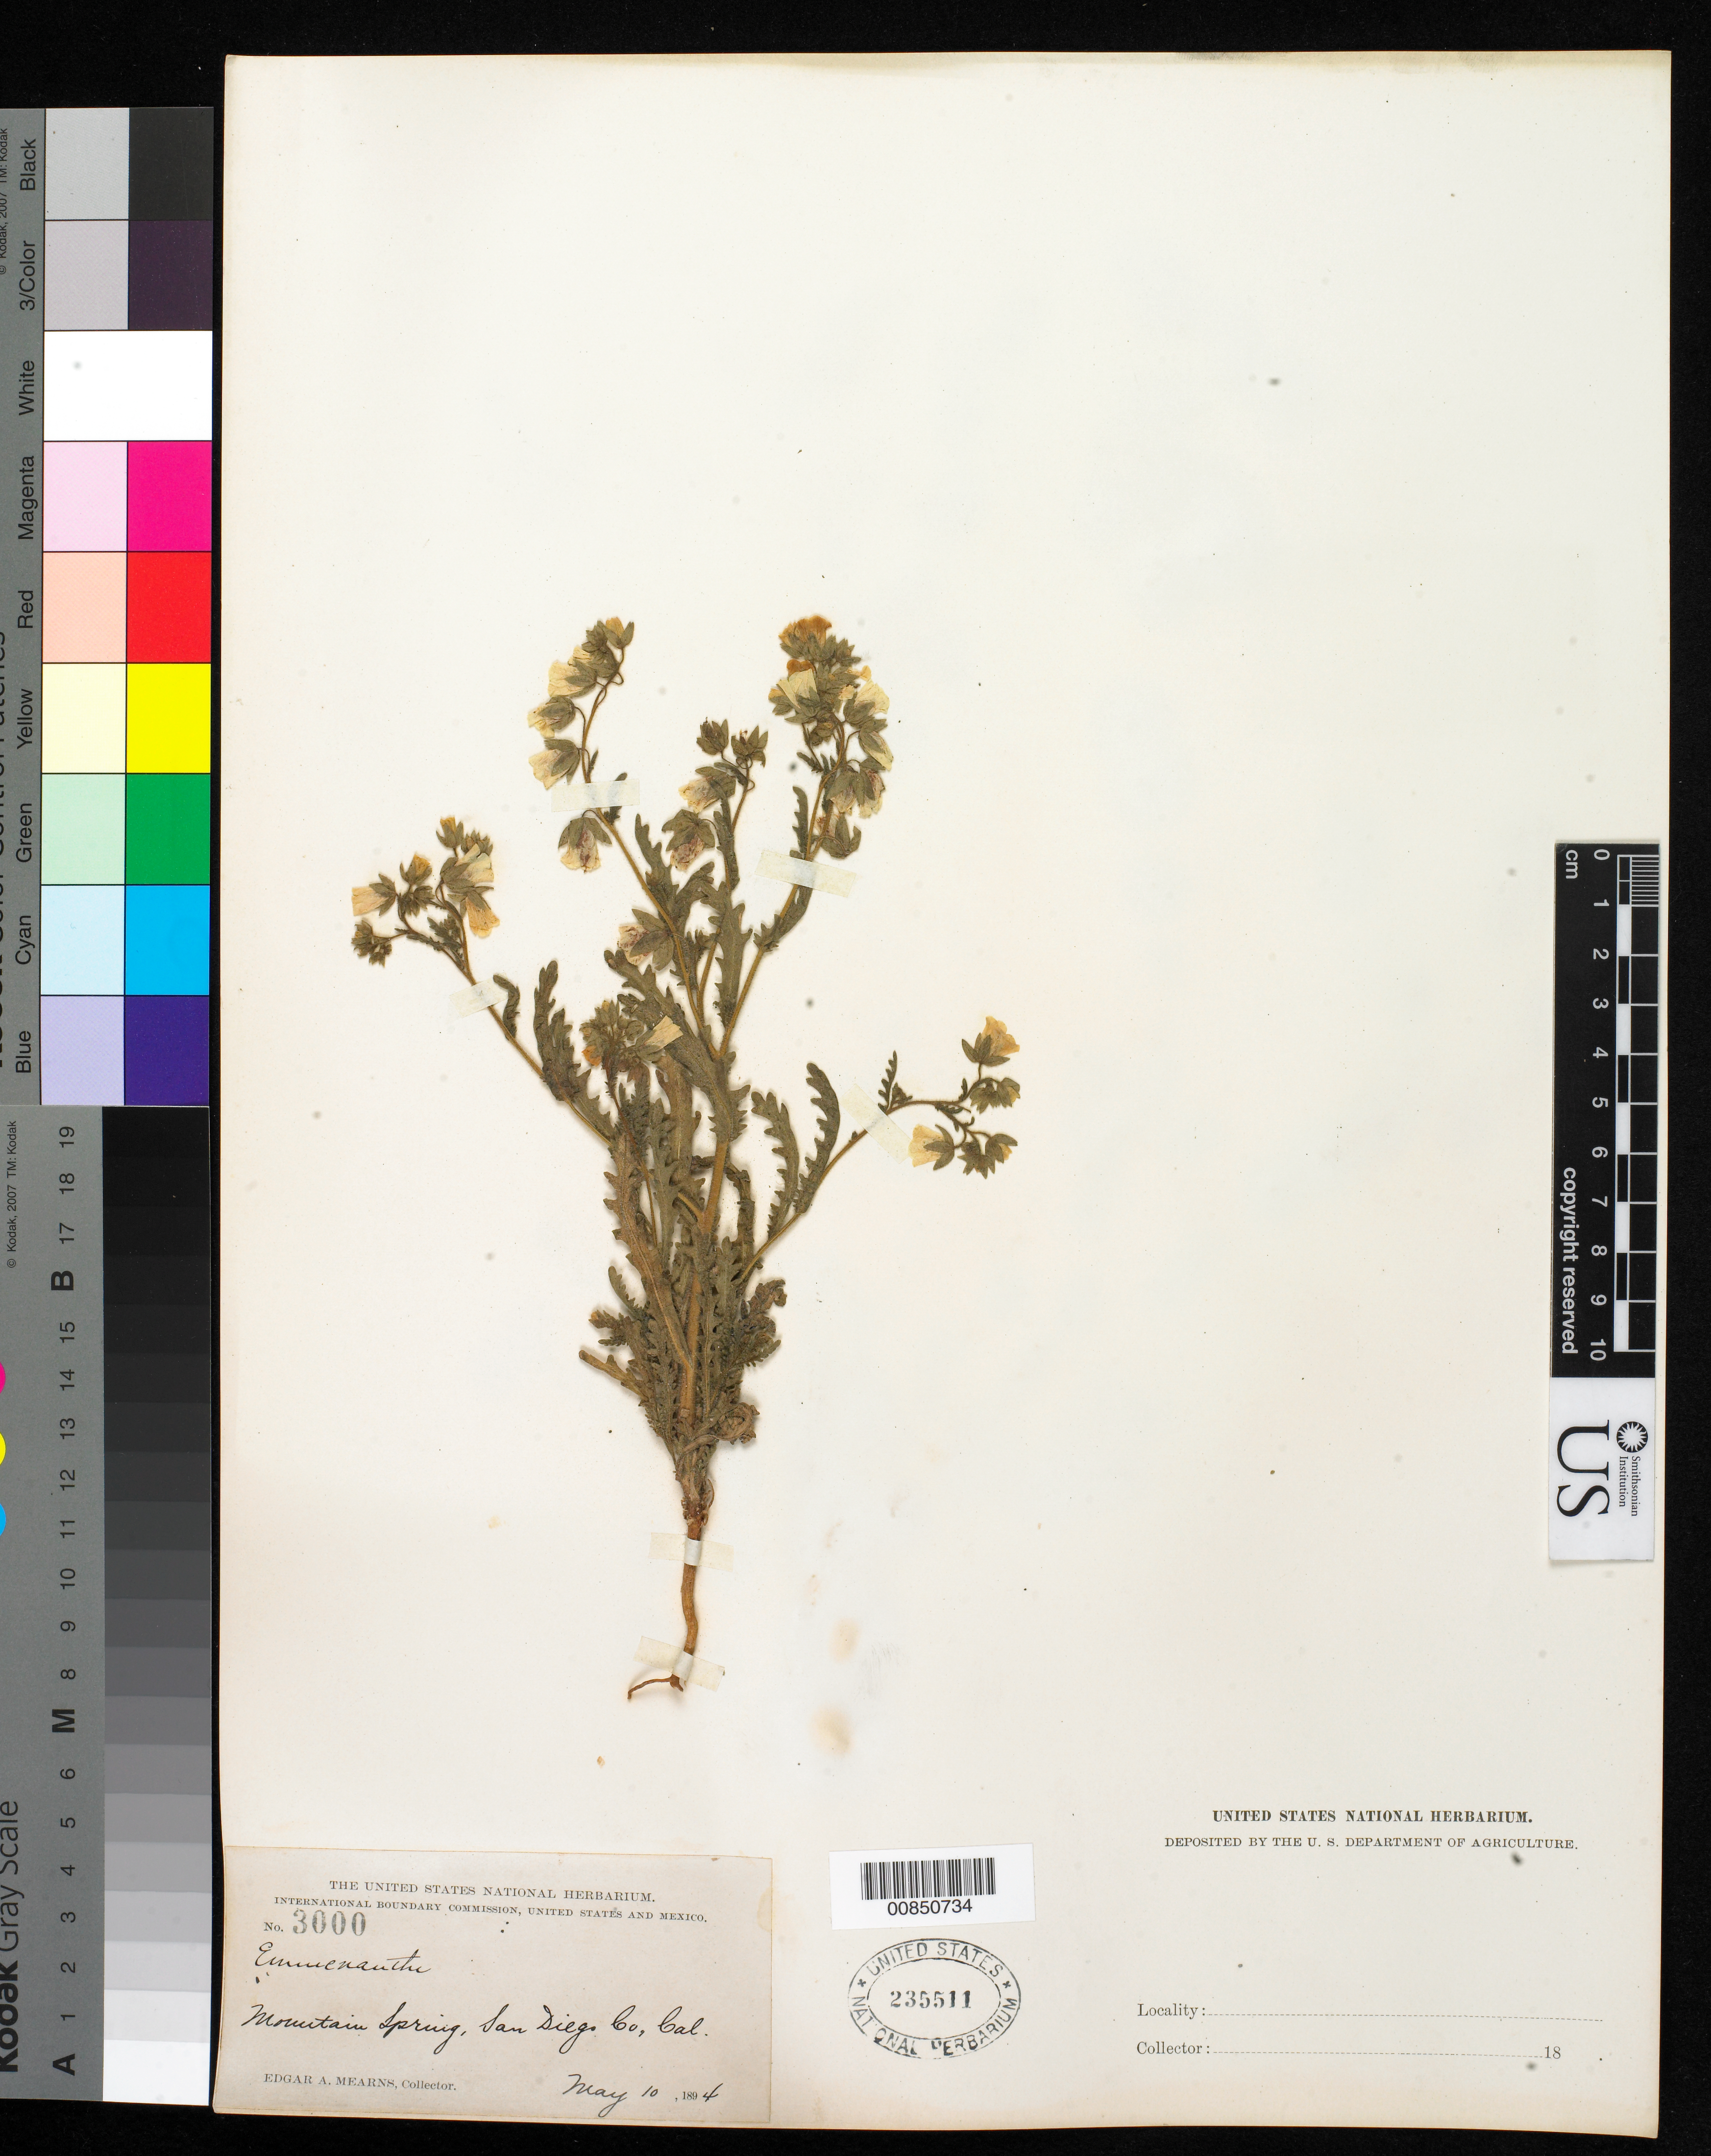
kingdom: Plantae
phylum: Tracheophyta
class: Magnoliopsida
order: Boraginales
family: Hydrophyllaceae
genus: Emmenanthe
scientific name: Emmenanthe penduliflora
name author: Benth.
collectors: E. A. Mearns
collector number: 3000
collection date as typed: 10 May 1894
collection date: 1894-05-10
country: United States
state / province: California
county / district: San Diego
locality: Mountain Spring, San Diego County, California.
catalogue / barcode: US 235511